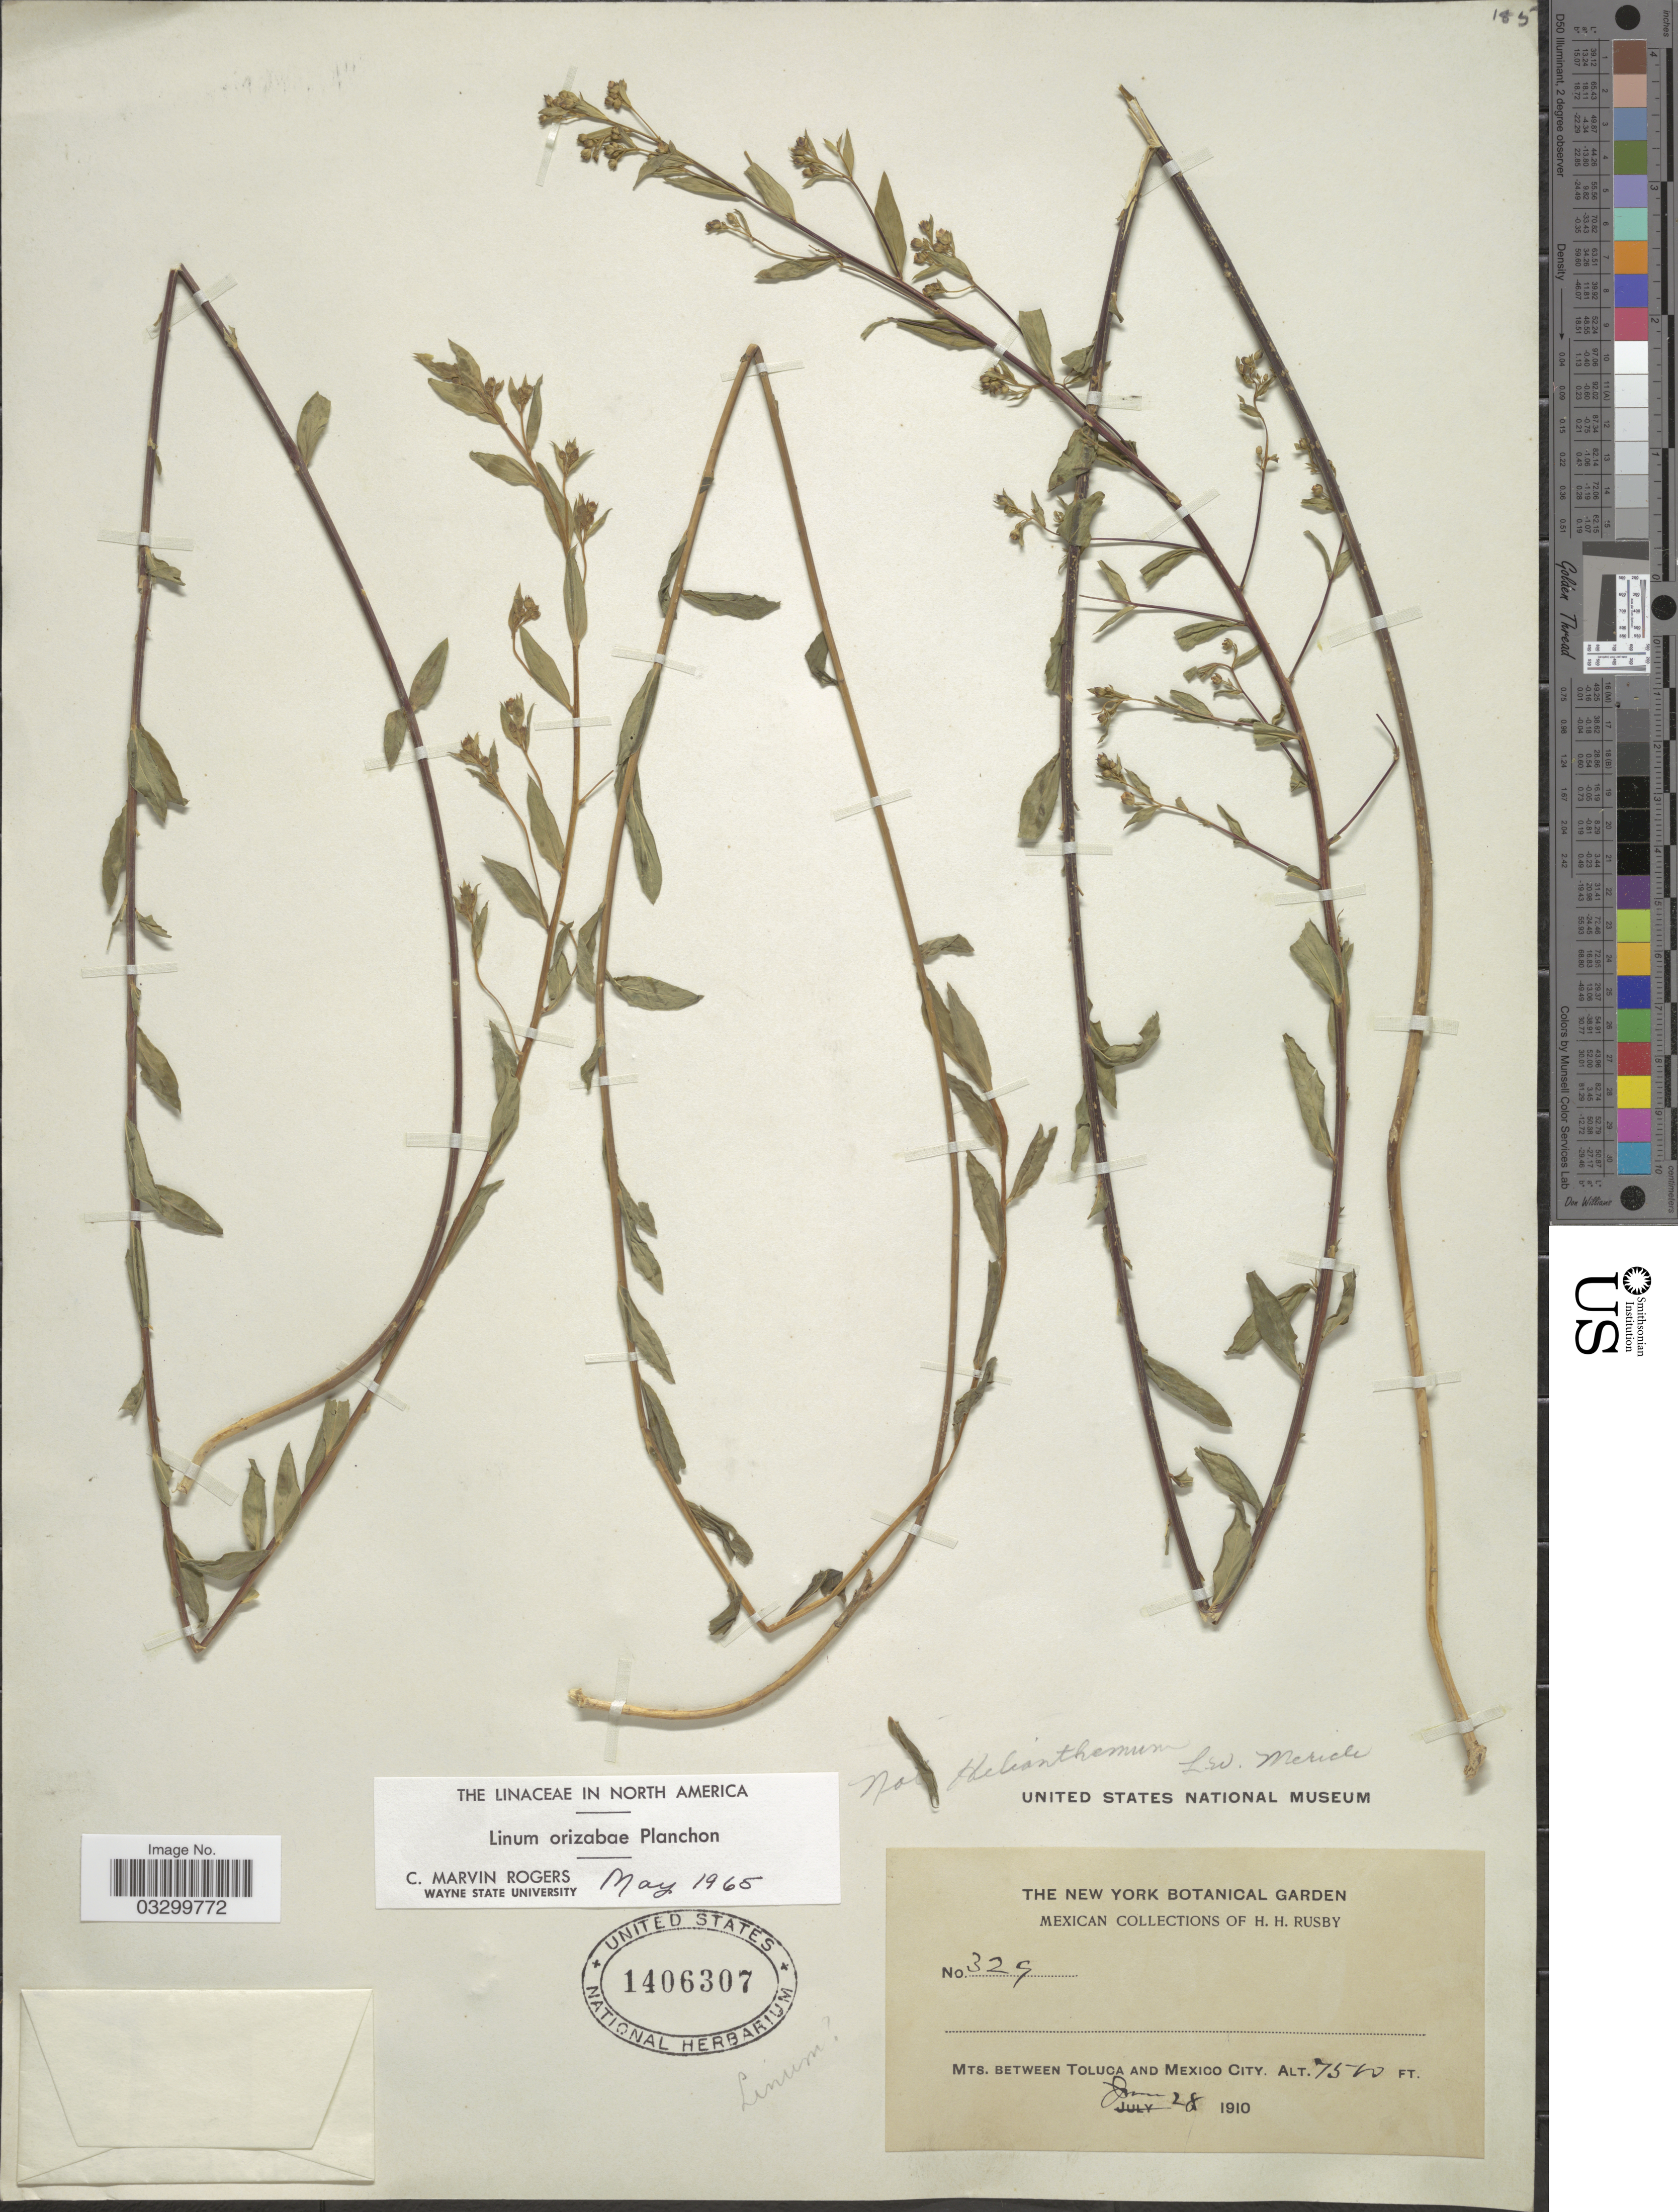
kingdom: Plantae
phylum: Tracheophyta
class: Magnoliopsida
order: Malpighiales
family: Linaceae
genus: Linum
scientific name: Linum orizabae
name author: Planch.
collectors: H. H. Rusby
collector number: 329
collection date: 1910-06-28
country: Mexico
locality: Mts. between Toluca and Mexico City.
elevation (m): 2286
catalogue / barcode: US 1406307